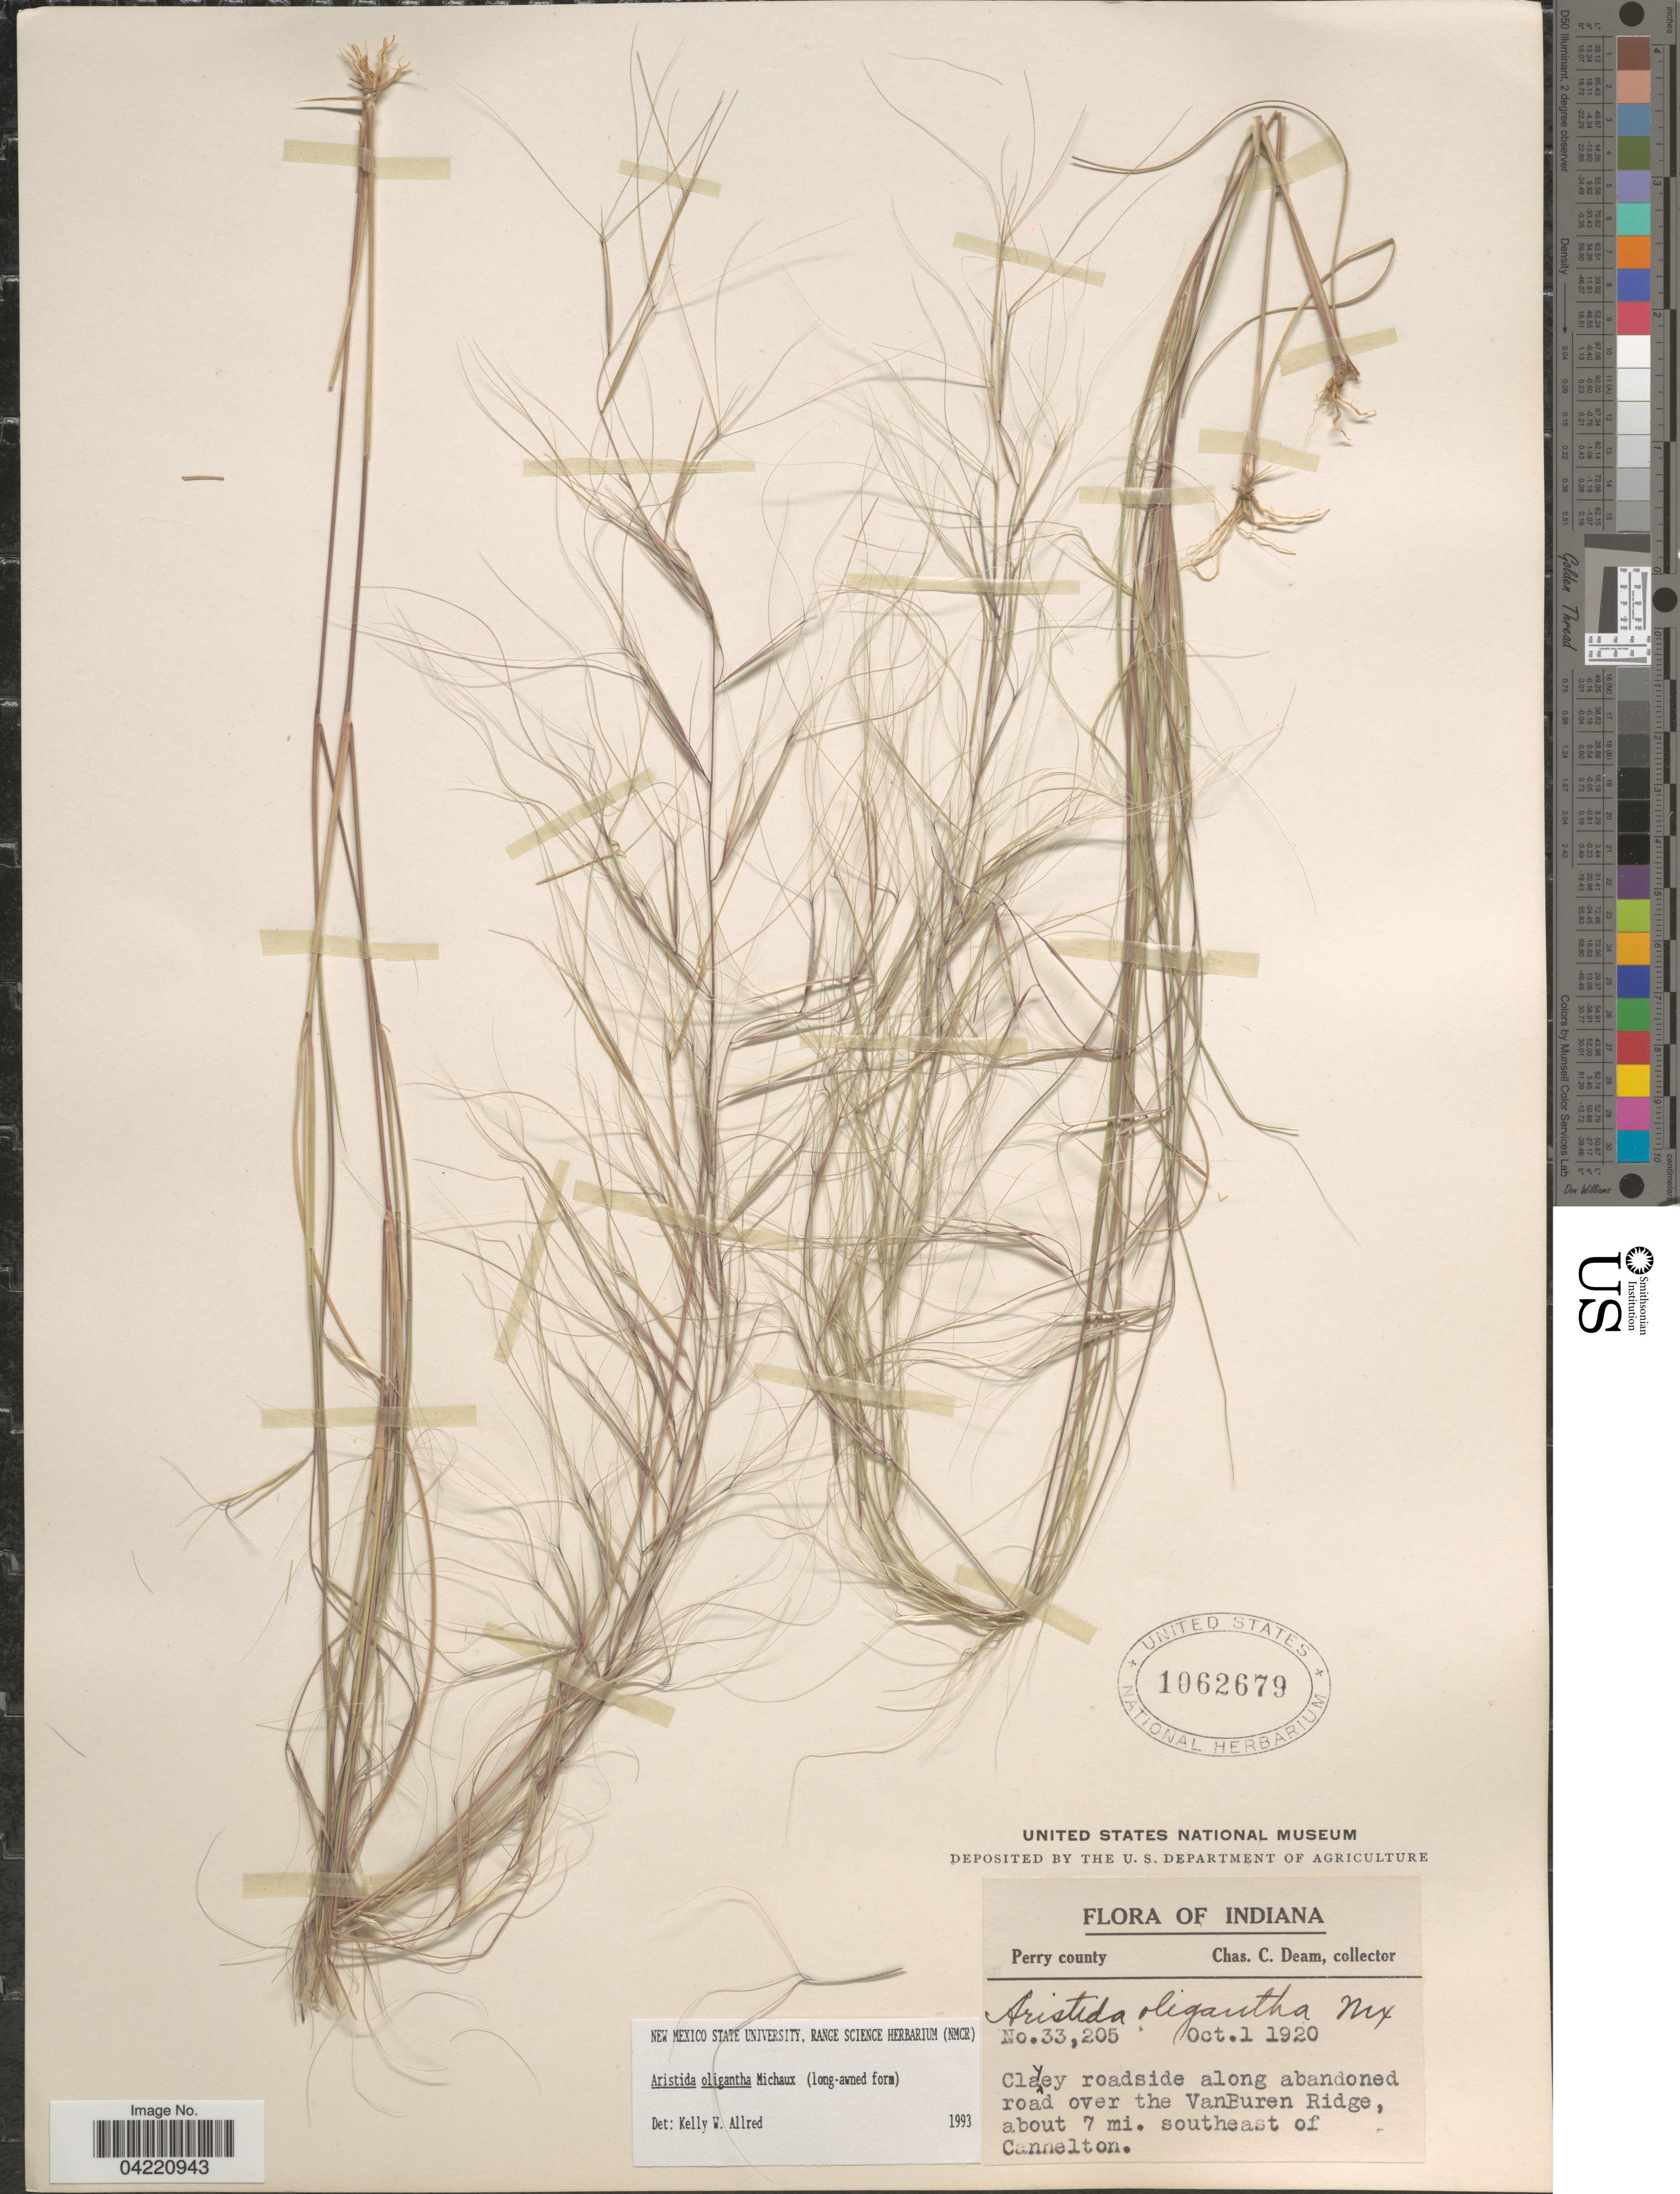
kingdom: Plantae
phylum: Tracheophyta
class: Liliopsida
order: Poales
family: Poaceae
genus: Aristida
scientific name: Aristida oligantha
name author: Michx.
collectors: C. C. Deam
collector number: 33205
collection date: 1920-10-01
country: United States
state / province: Indiana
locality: Perry county. Clayey roadside along abandoned road over the VanBuren Ridge, about 7 mi. southeast of Cannelton.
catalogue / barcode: US 1062679